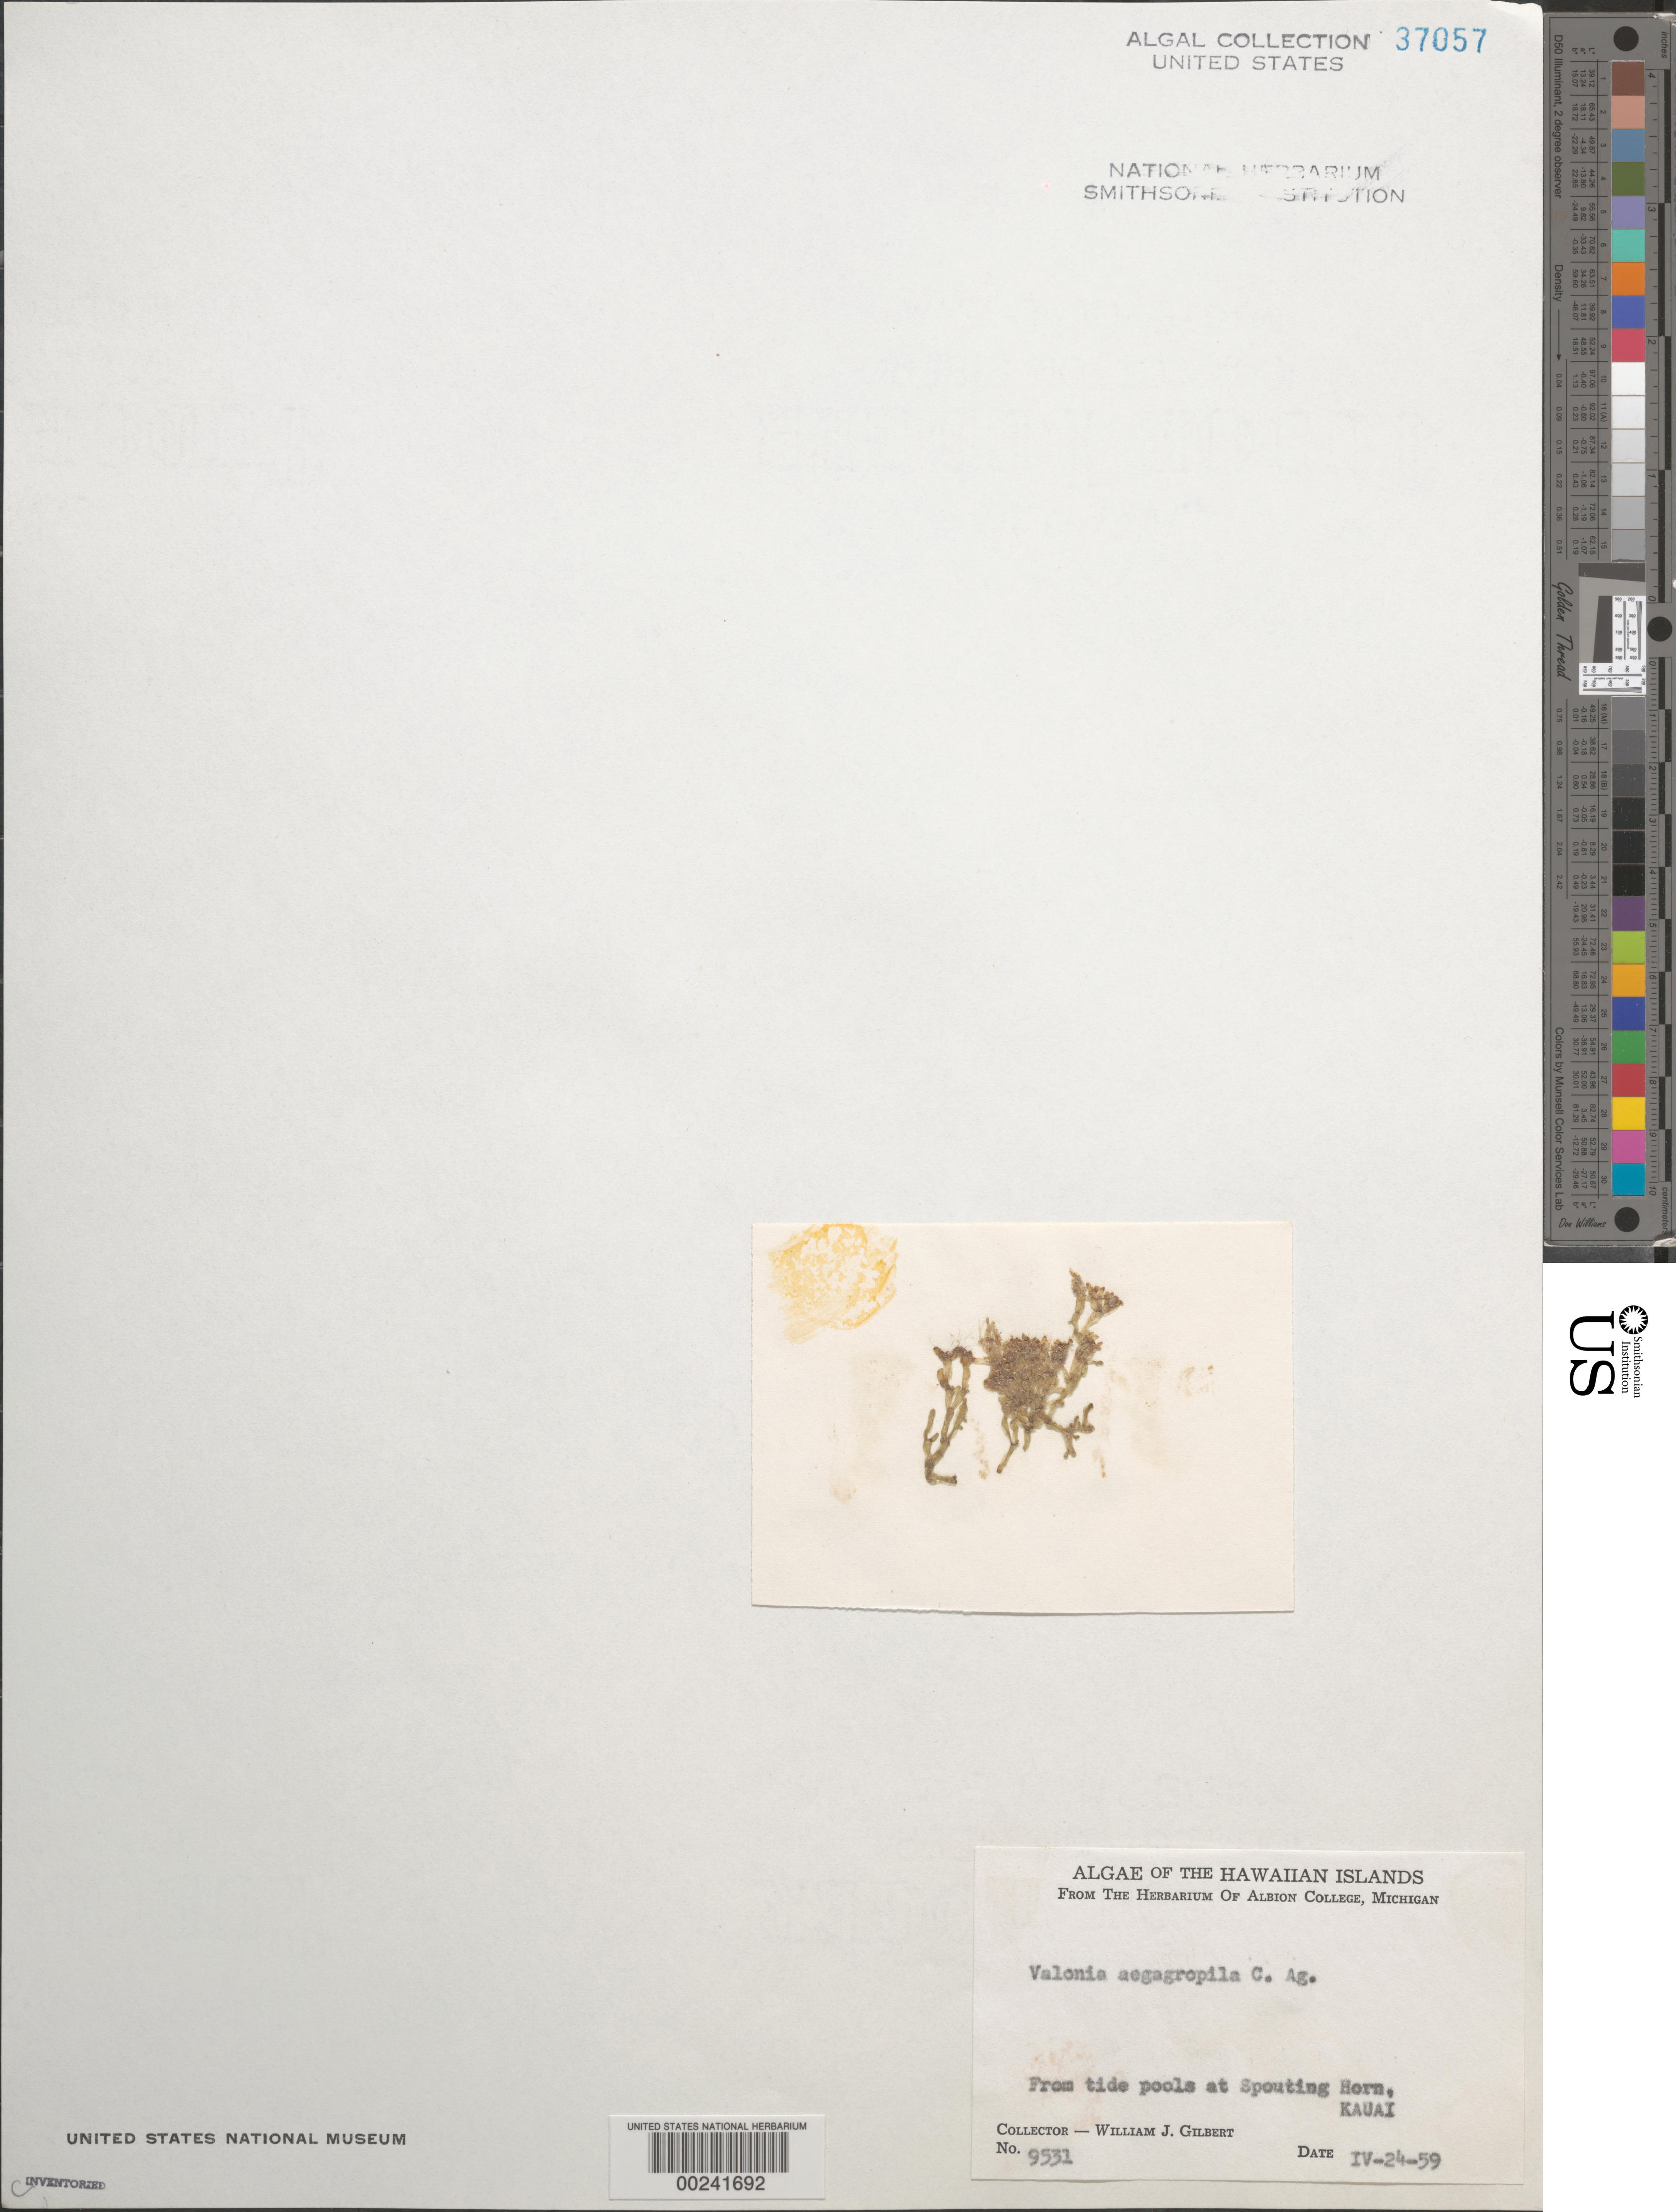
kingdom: Plantae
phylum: Chlorophyta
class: Ulvophyceae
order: Siphonocladales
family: Valoniaceae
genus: Valonia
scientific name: Valonia aegagropila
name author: C. Agardh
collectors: W. J. Gilbert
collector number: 9531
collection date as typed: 24 Apr 1959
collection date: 1959-04-24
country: United States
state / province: Hawaii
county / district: Kauai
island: Kaua'i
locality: Spouting Horn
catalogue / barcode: US 37057